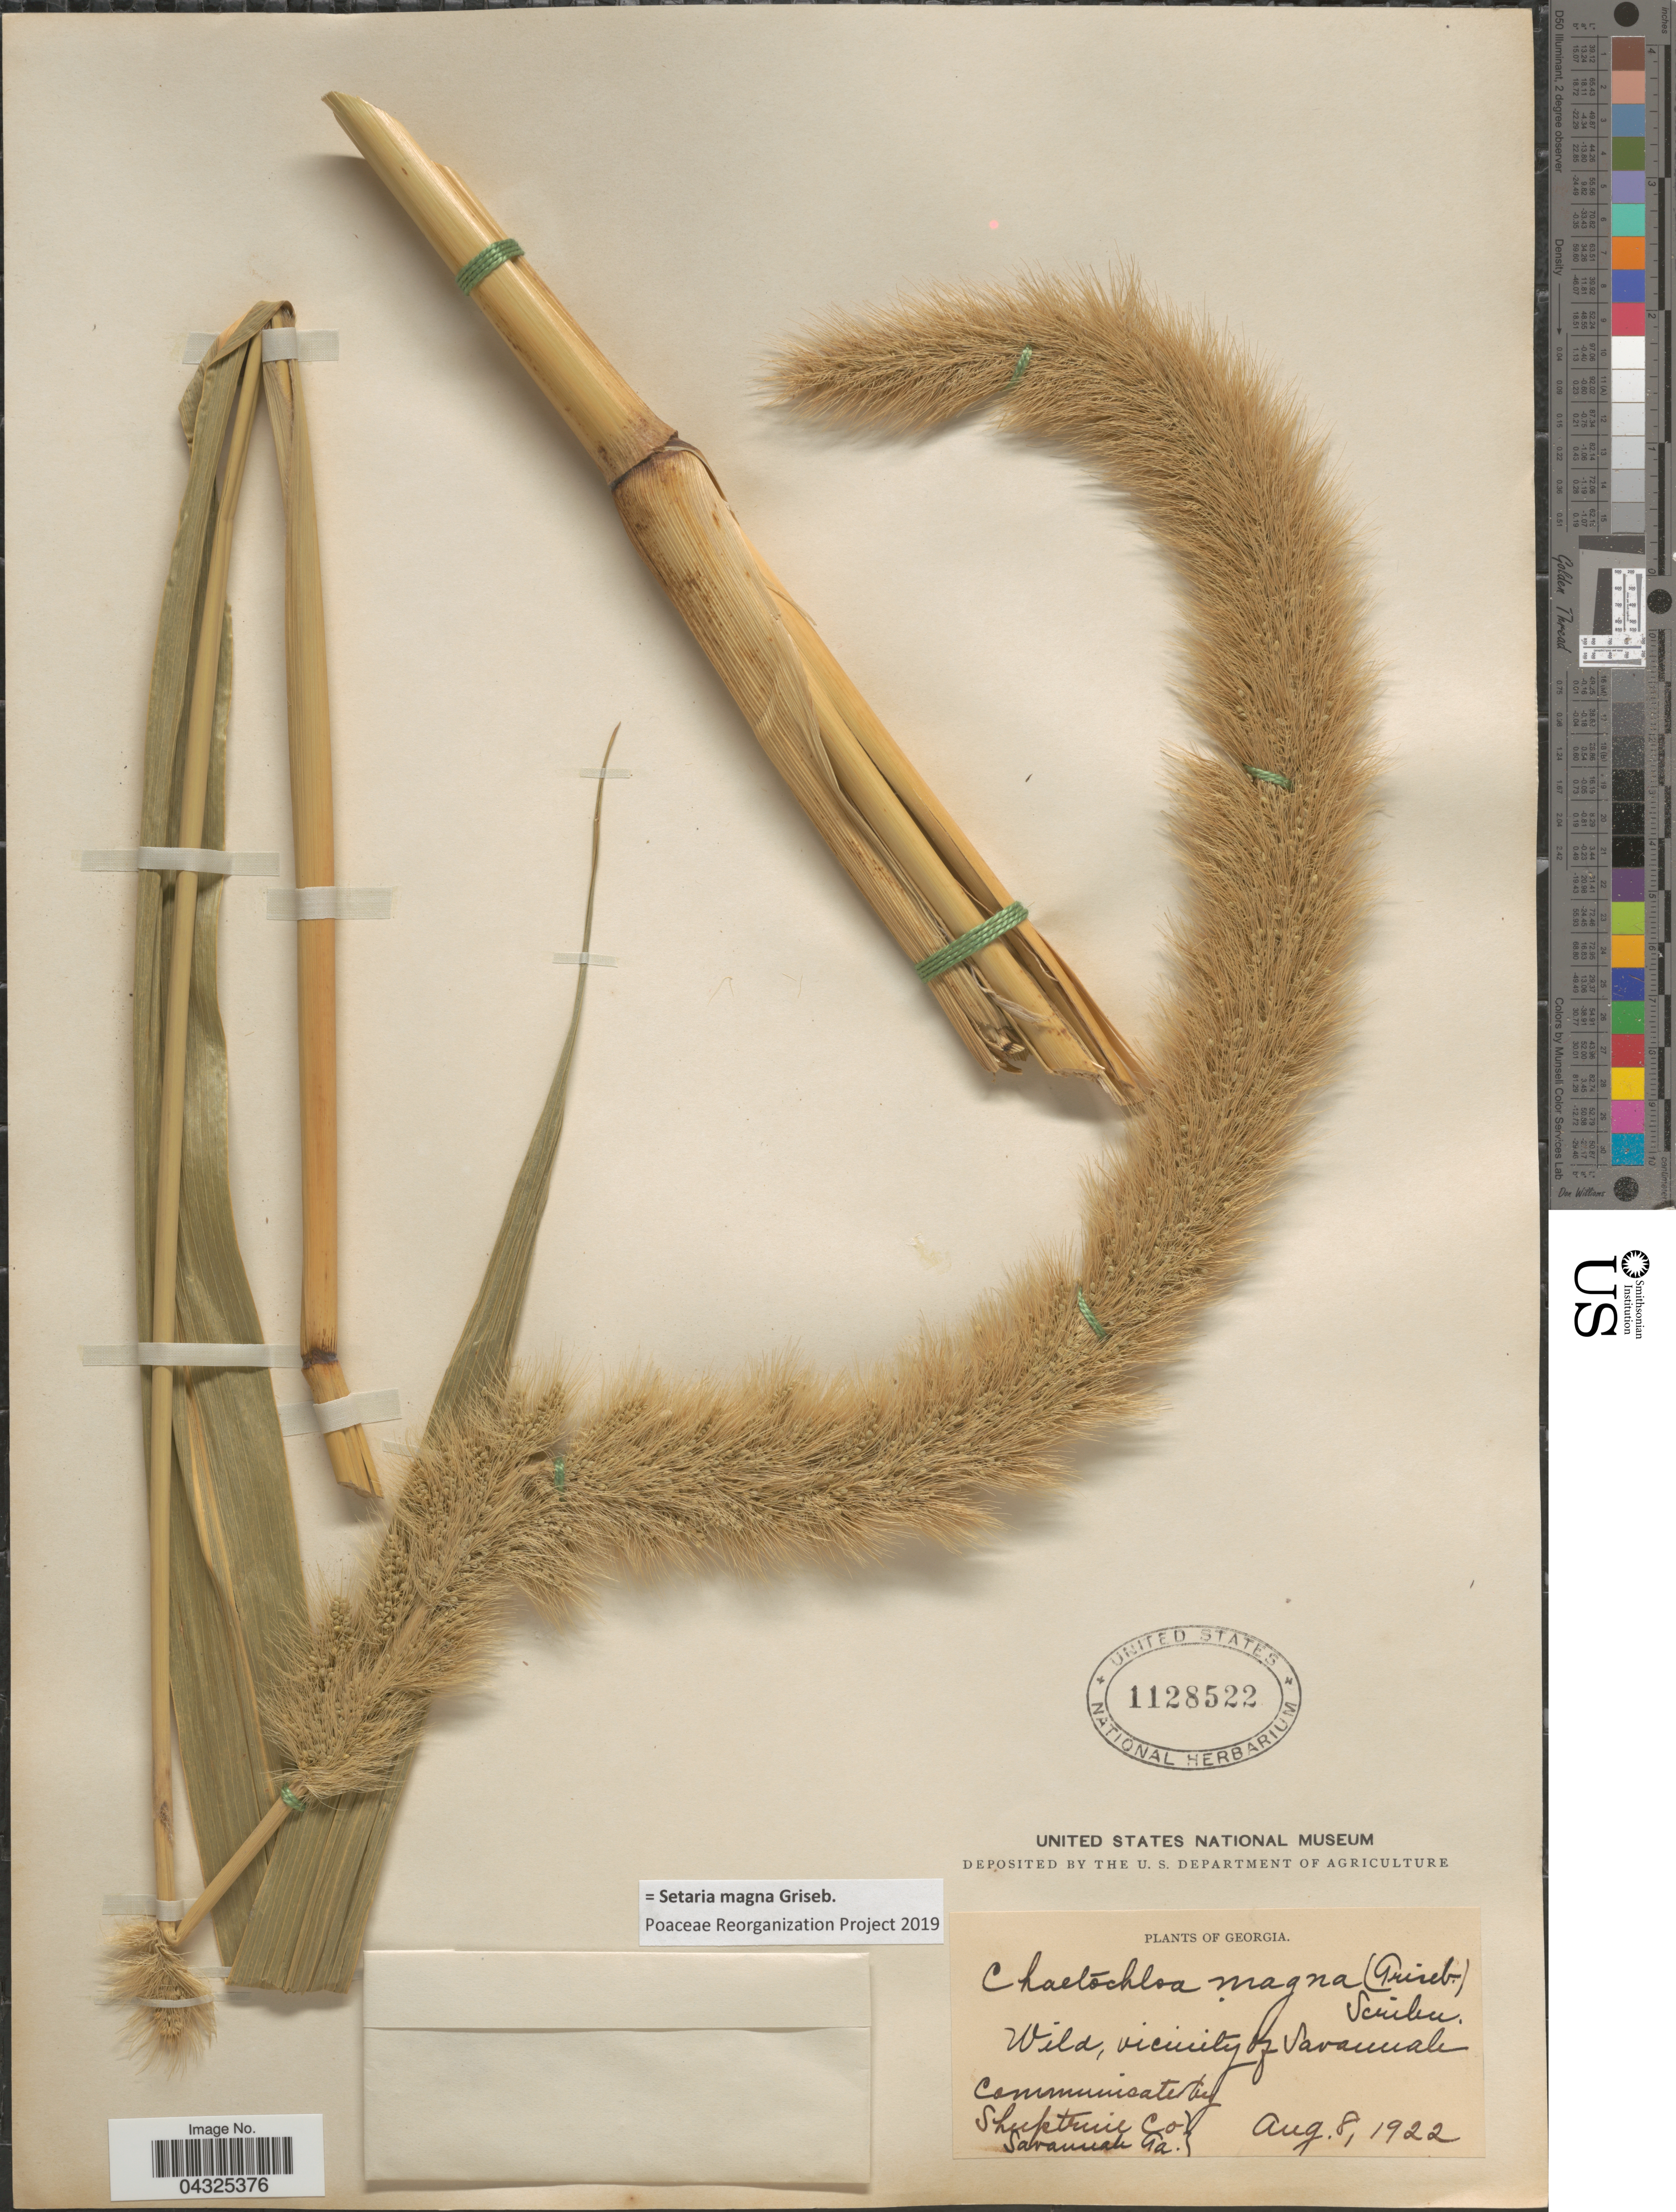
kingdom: Plantae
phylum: Tracheophyta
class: Liliopsida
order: Poales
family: Poaceae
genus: Setaria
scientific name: Setaria magna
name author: Griseb.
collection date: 1922-08-08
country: United States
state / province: Georgia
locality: Wild, vicinity of Savannah. Shuptrine Co. Savannah.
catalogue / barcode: US 1128522